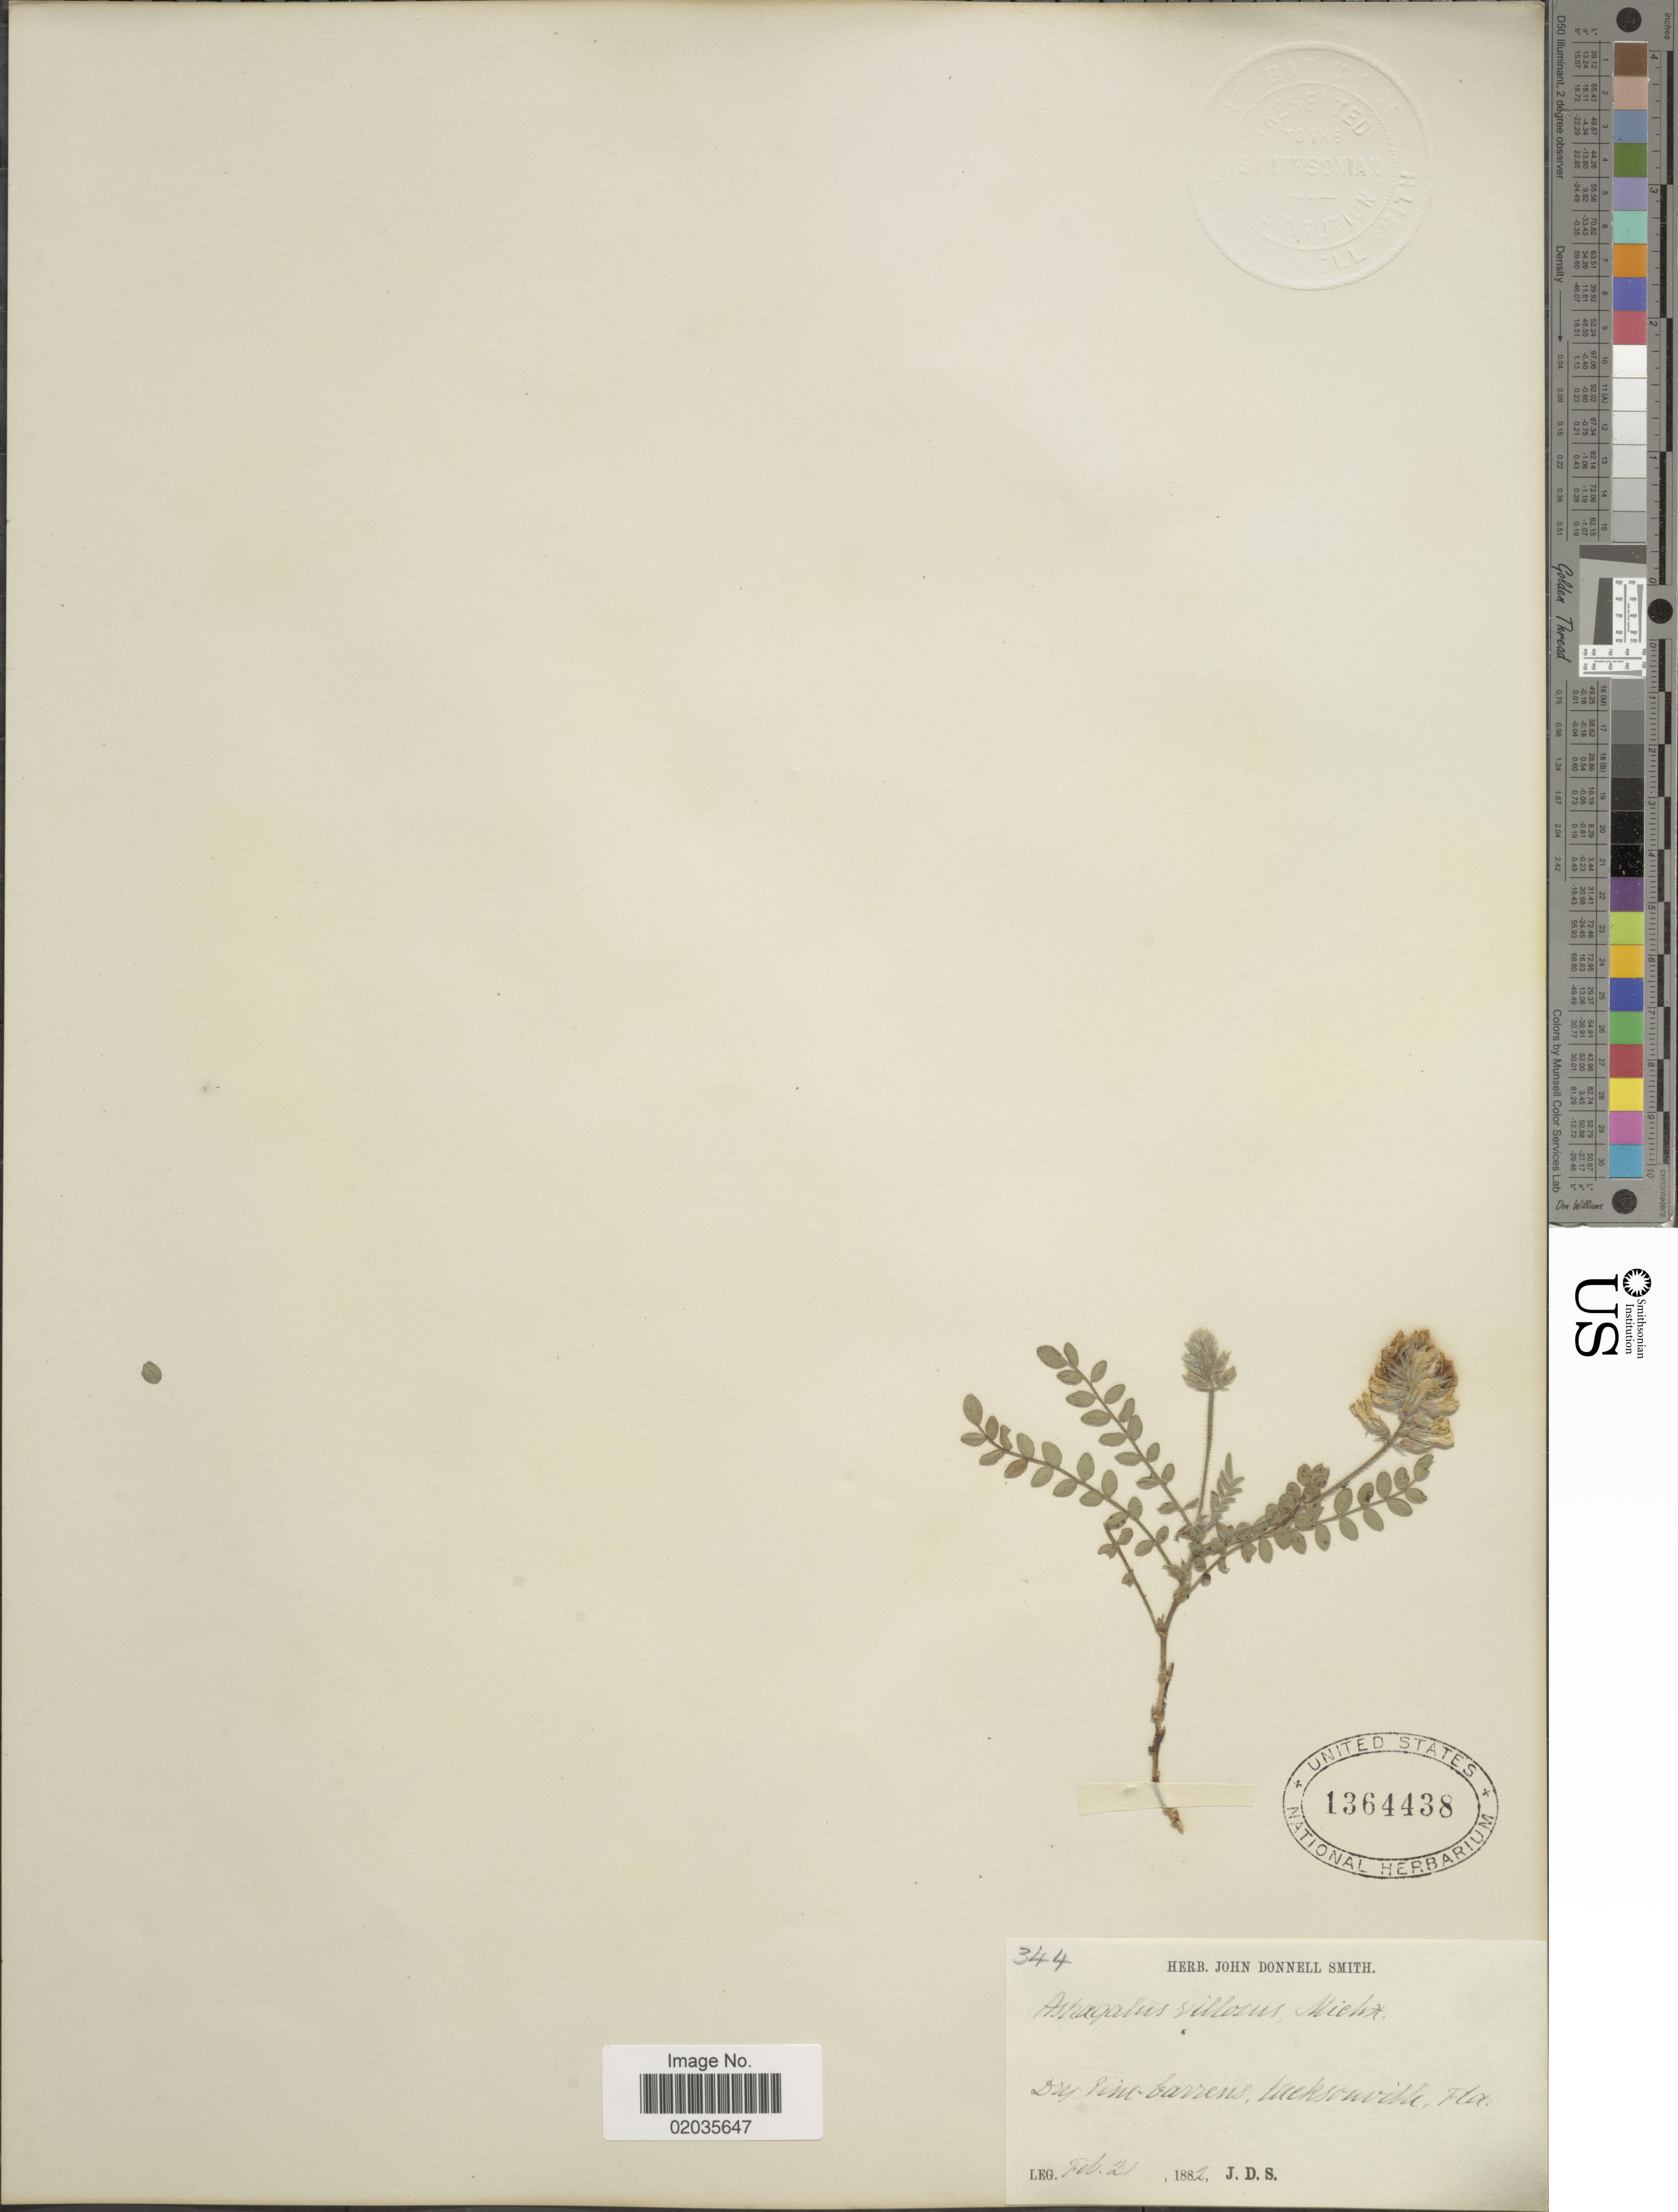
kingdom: Plantae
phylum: Tracheophyta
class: Magnoliopsida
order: Fabales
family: Fabaceae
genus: Astragalus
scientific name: Astragalus villosus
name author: Michx.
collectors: J. Donnell Smith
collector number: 344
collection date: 1882-02-21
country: United States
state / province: Florida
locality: Jacksonville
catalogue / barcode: US 1364438